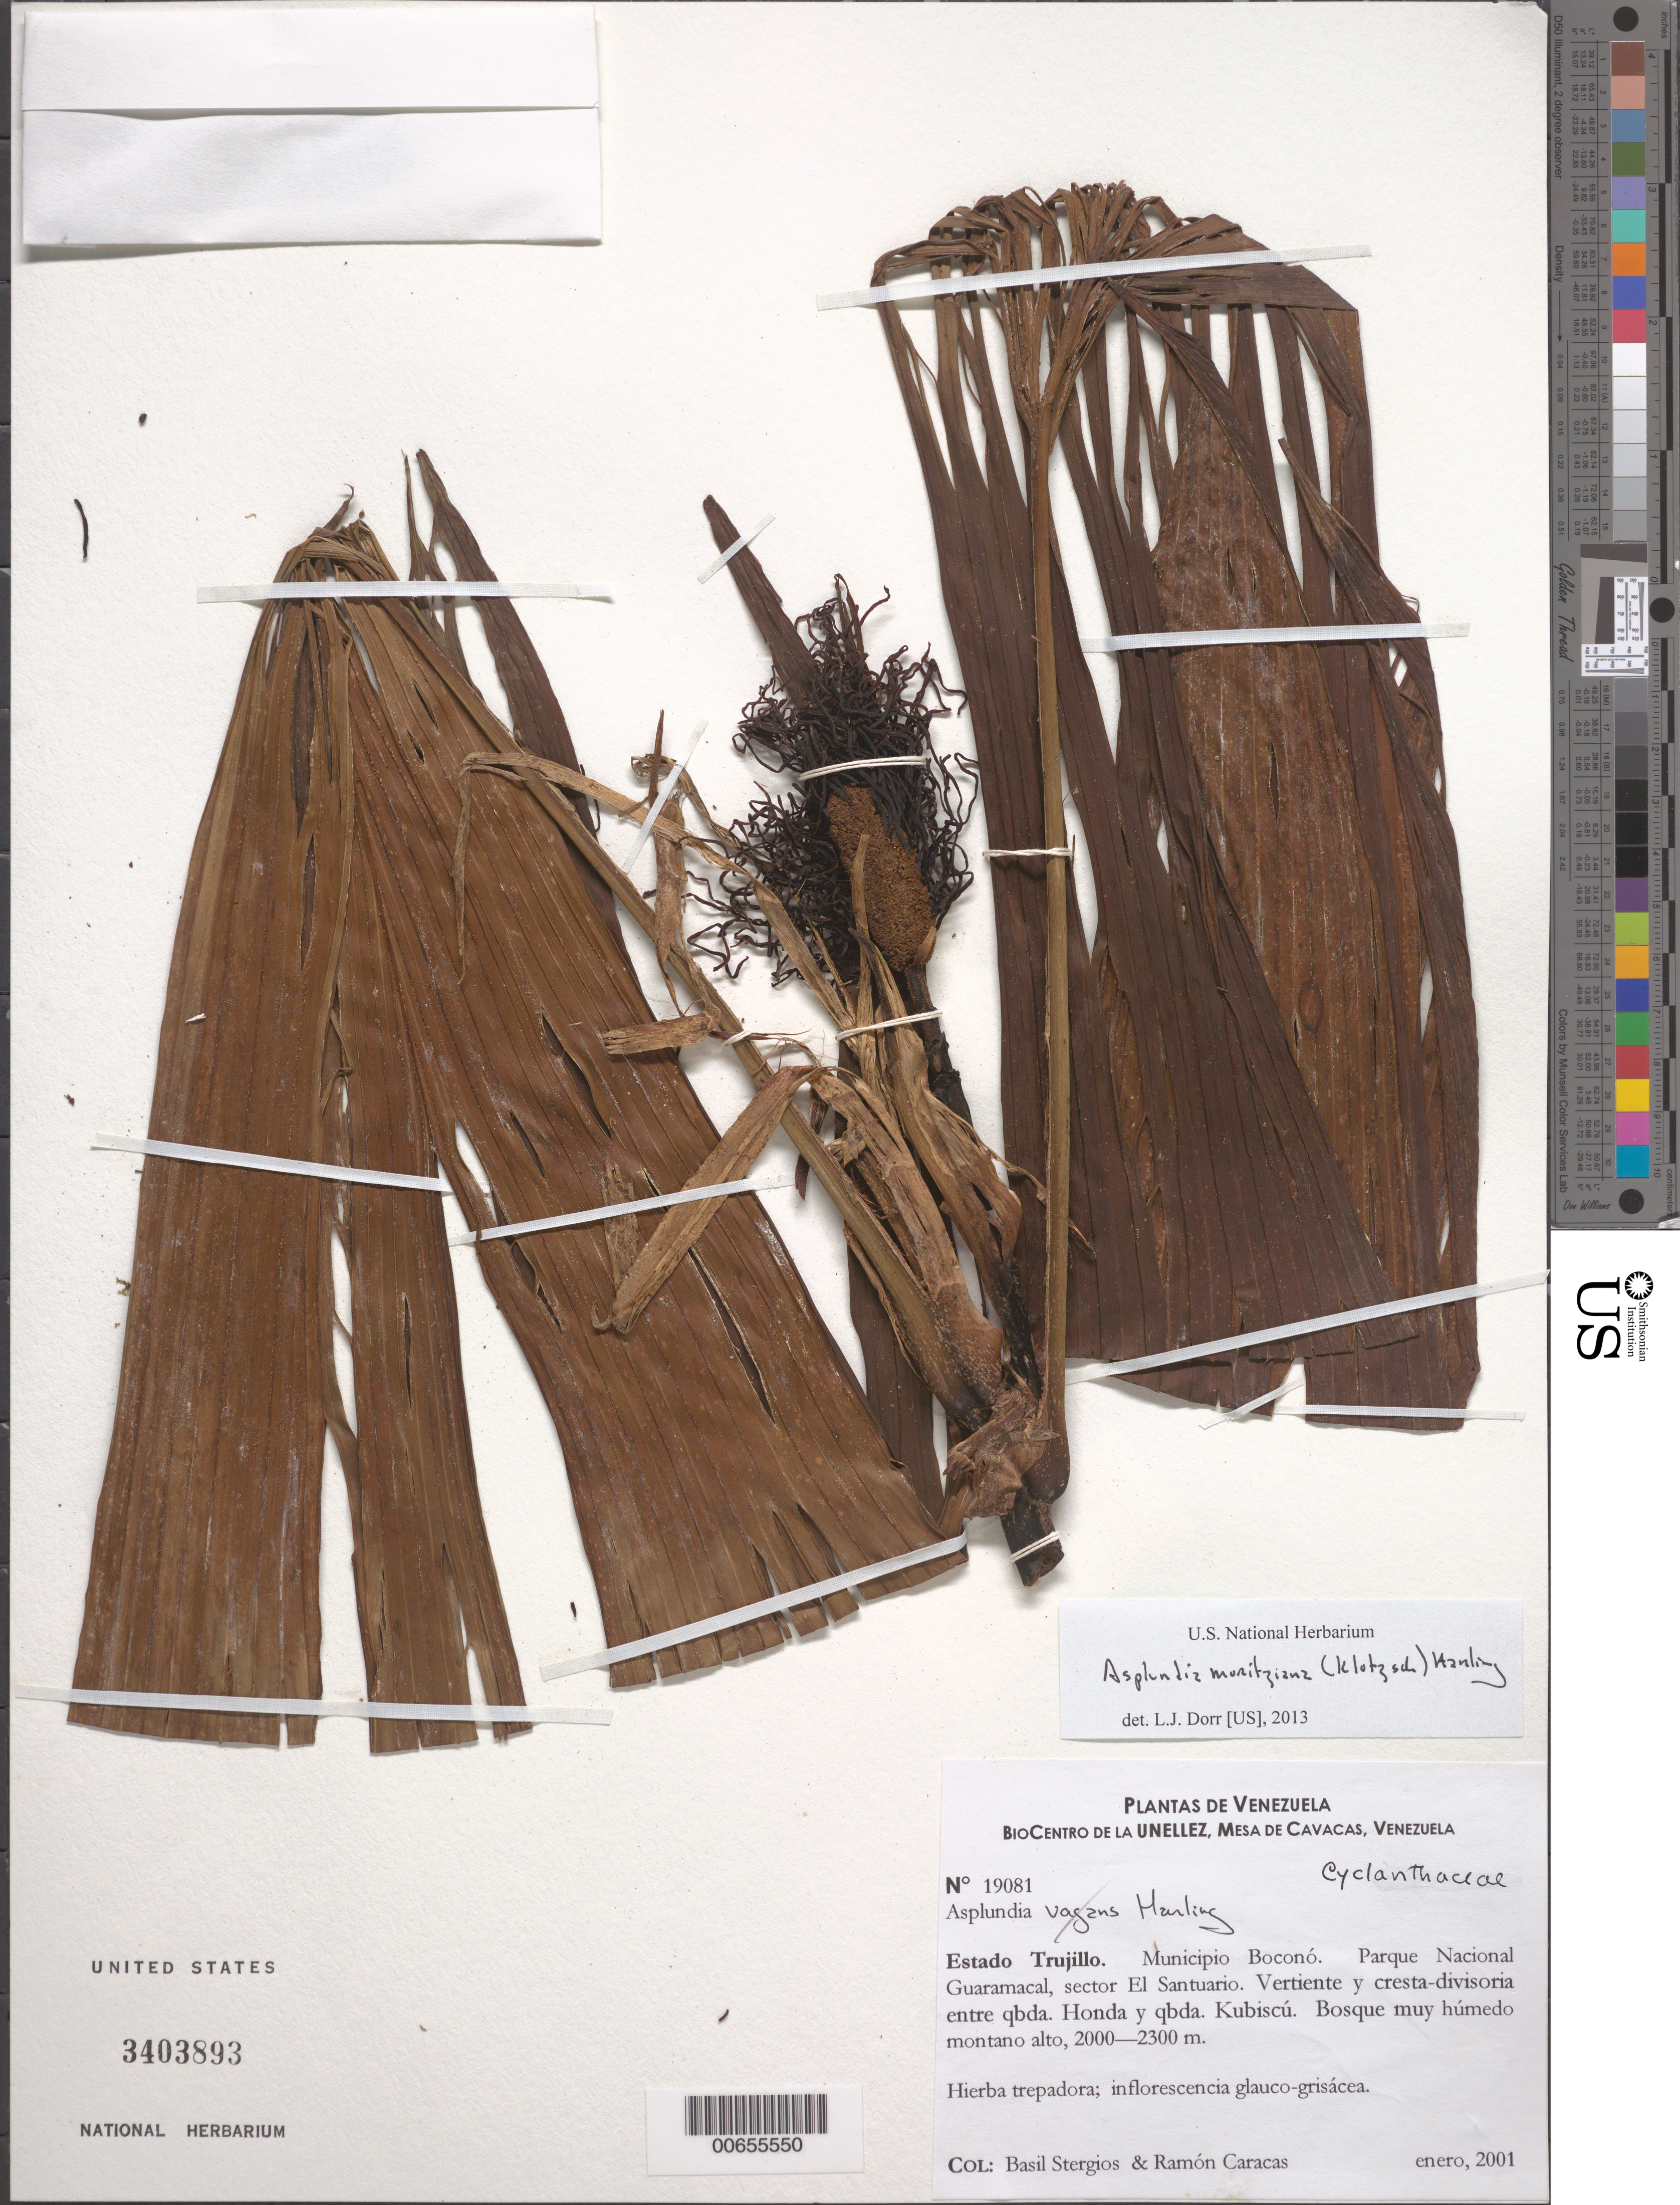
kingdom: Plantae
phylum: Tracheophyta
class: Liliopsida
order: Pandanales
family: Cyclanthaceae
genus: Asplundia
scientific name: Asplundia moritziana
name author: (Klotzsch) Harling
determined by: Dorr, L. J., (BOT), Smithsonian Institution - National Museum of Natural History (UNITED STATES)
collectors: B. G. Stergios & R. Caracas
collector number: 19081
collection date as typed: Jan 2001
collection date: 2001-01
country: Venezuela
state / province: Trujillo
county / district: Boconó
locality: Parque Nacional Guaramacal, sector El Santuario, vertiente y cresta-divisoria entre Quebrada Honda y Quebrada Kubiscú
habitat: Bosque muy húmedo montano alto.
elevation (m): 2000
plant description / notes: CTES, PORT, US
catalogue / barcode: US 3403893